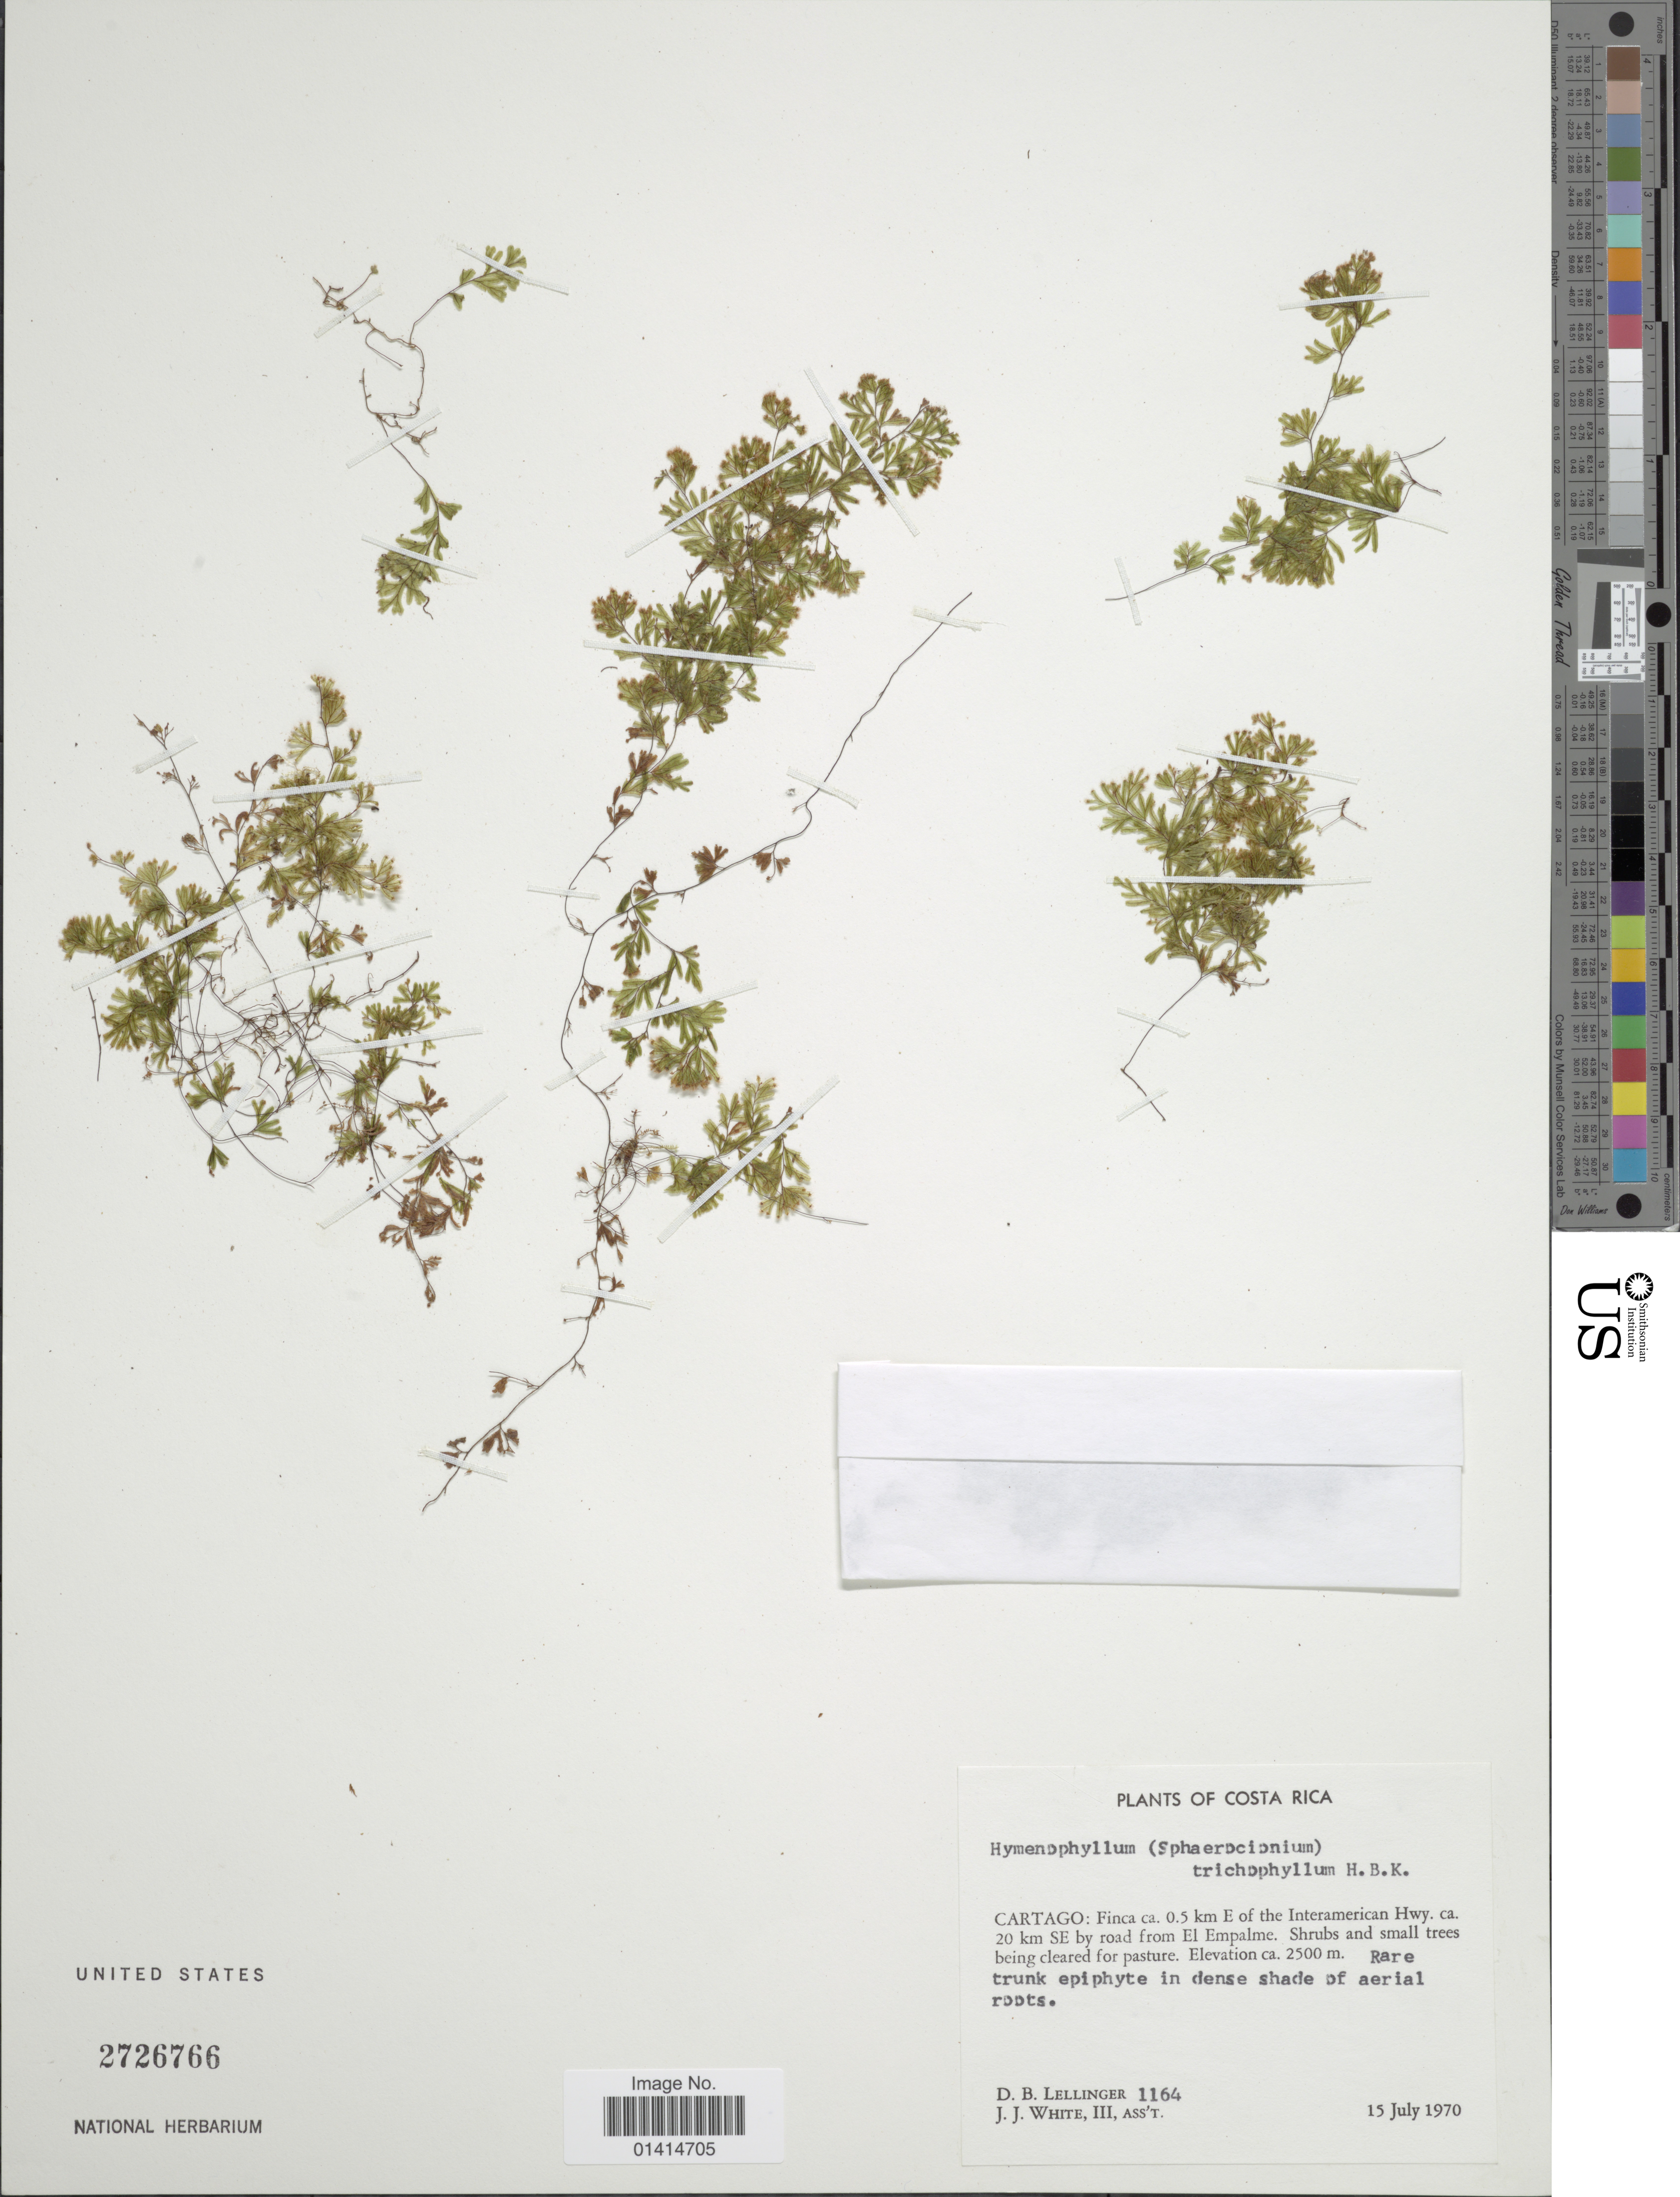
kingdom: Plantae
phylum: Tracheophyta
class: Polypodiopsida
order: Hymenophyllales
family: Hymenophyllaceae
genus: Hymenophyllum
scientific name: Hymenophyllum trichophyllum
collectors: D. B. Lellinger & J. J. White III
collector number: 1164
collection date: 1970-07-15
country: Costa Rica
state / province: Cartago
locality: Finca ca 0.5 km E of the Interamerican Hwy. ca. 20 km SE by road from El Empalme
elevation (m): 2500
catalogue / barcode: US 2726766